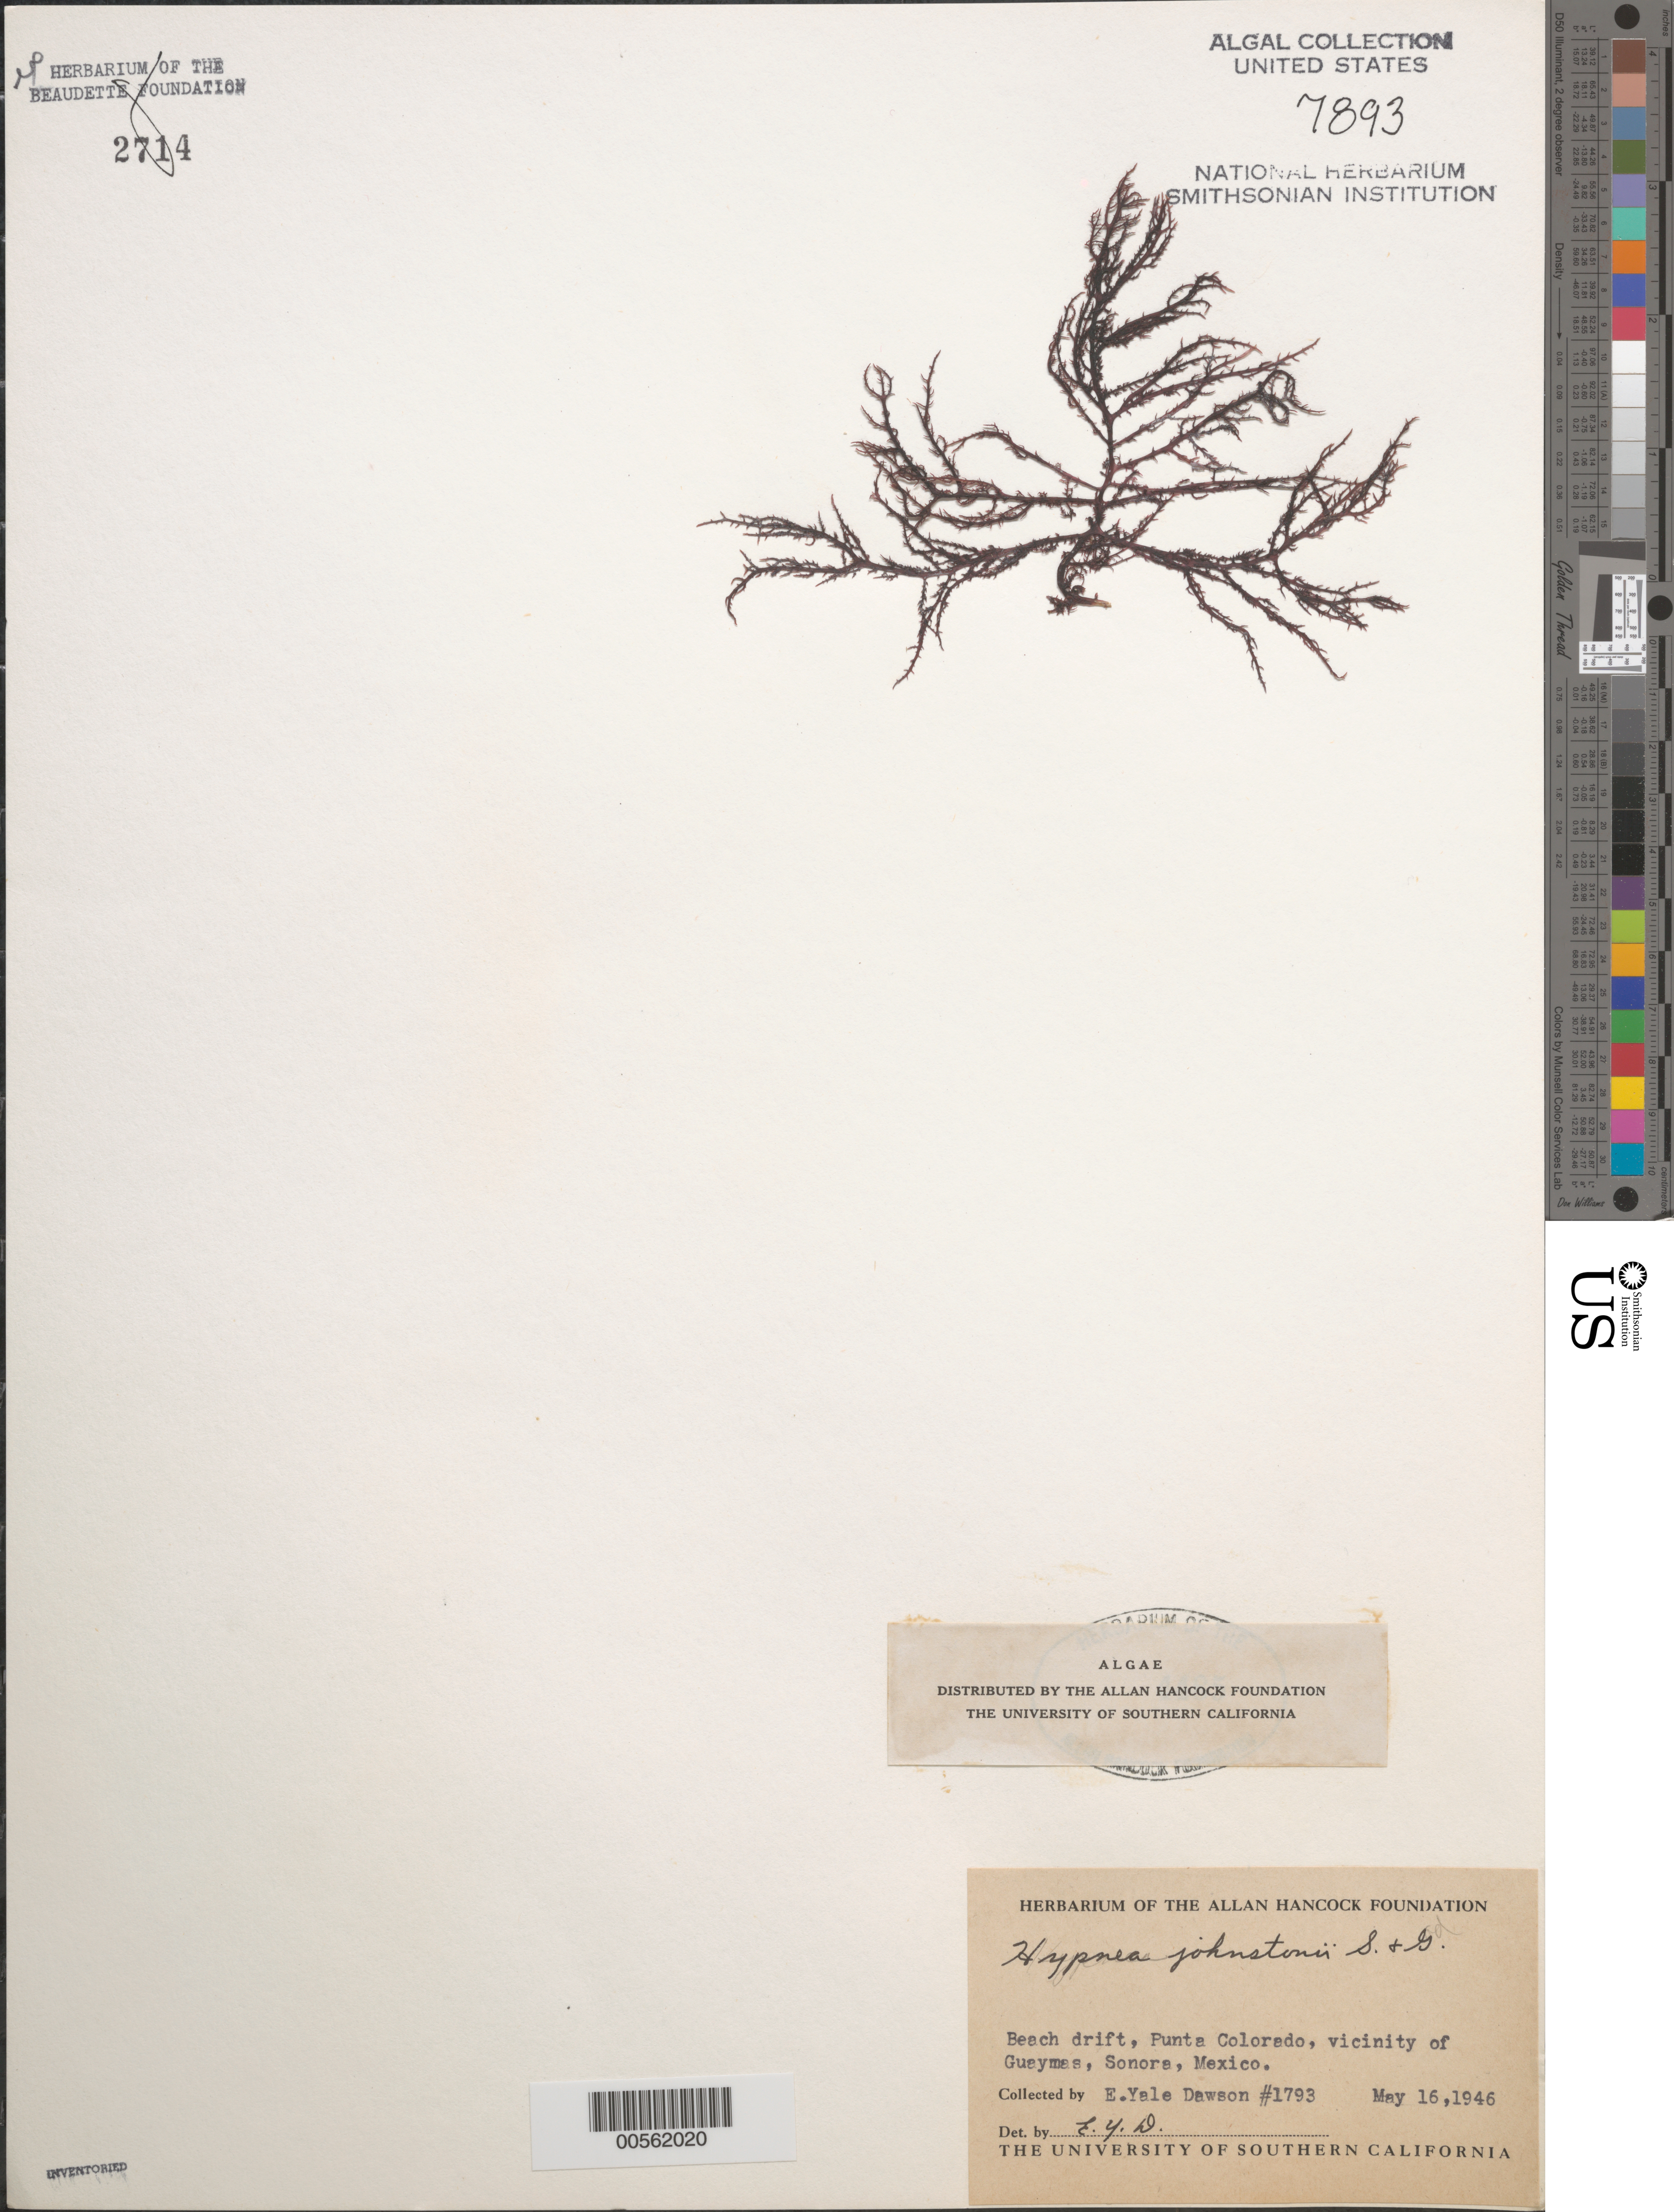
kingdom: Plantae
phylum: Rhodophyta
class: Florideophyceae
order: Gigartinales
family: Cystocloniaceae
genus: Hypnea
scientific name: Hypnea johnstonii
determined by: Dawson, E. Y.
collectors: E. Y. Dawson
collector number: EYD 1793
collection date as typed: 16 May 1946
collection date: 1946-05-16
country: Mexico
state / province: Sonora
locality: Punta Colorado, near Guaymas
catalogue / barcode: US 7893